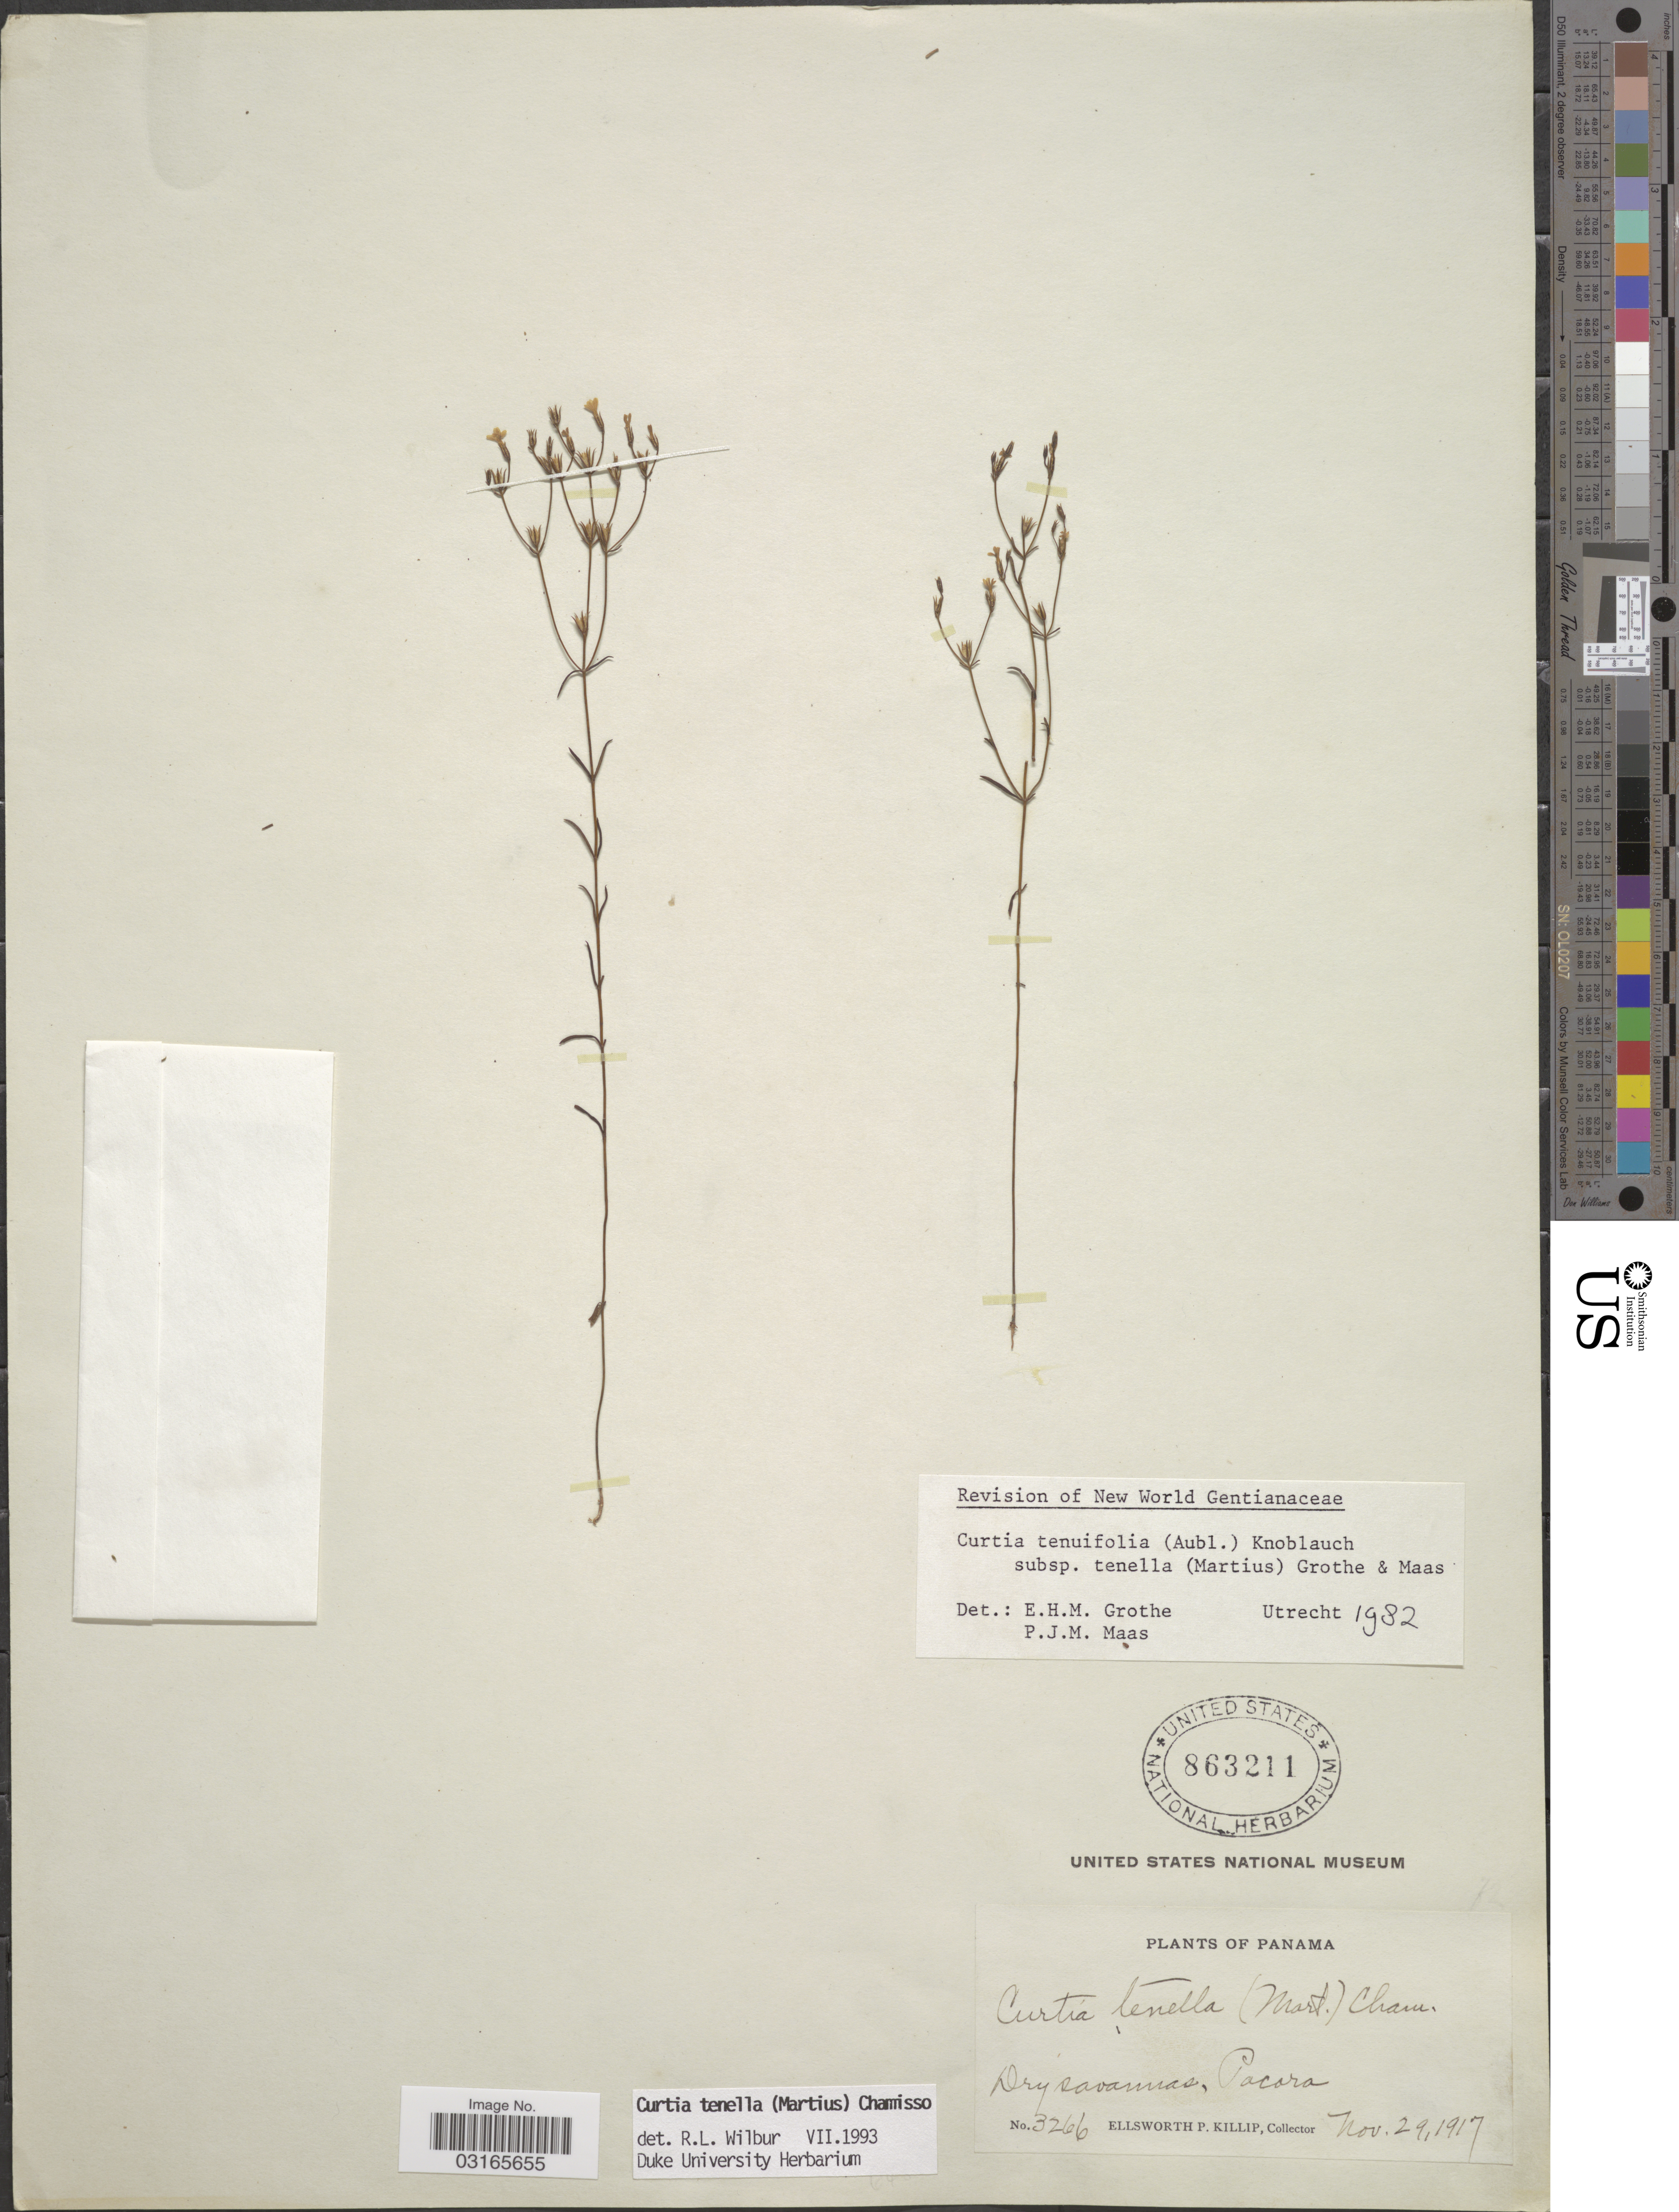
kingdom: Plantae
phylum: Tracheophyta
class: Magnoliopsida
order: Gentianales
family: Gentianaceae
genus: Curtia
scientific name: Curtia tenella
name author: (Mart.) Cham.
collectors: E. P. Killip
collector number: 3266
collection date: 1917-11-29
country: Panama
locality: Dry savannas, Pacora.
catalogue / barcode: US 863211